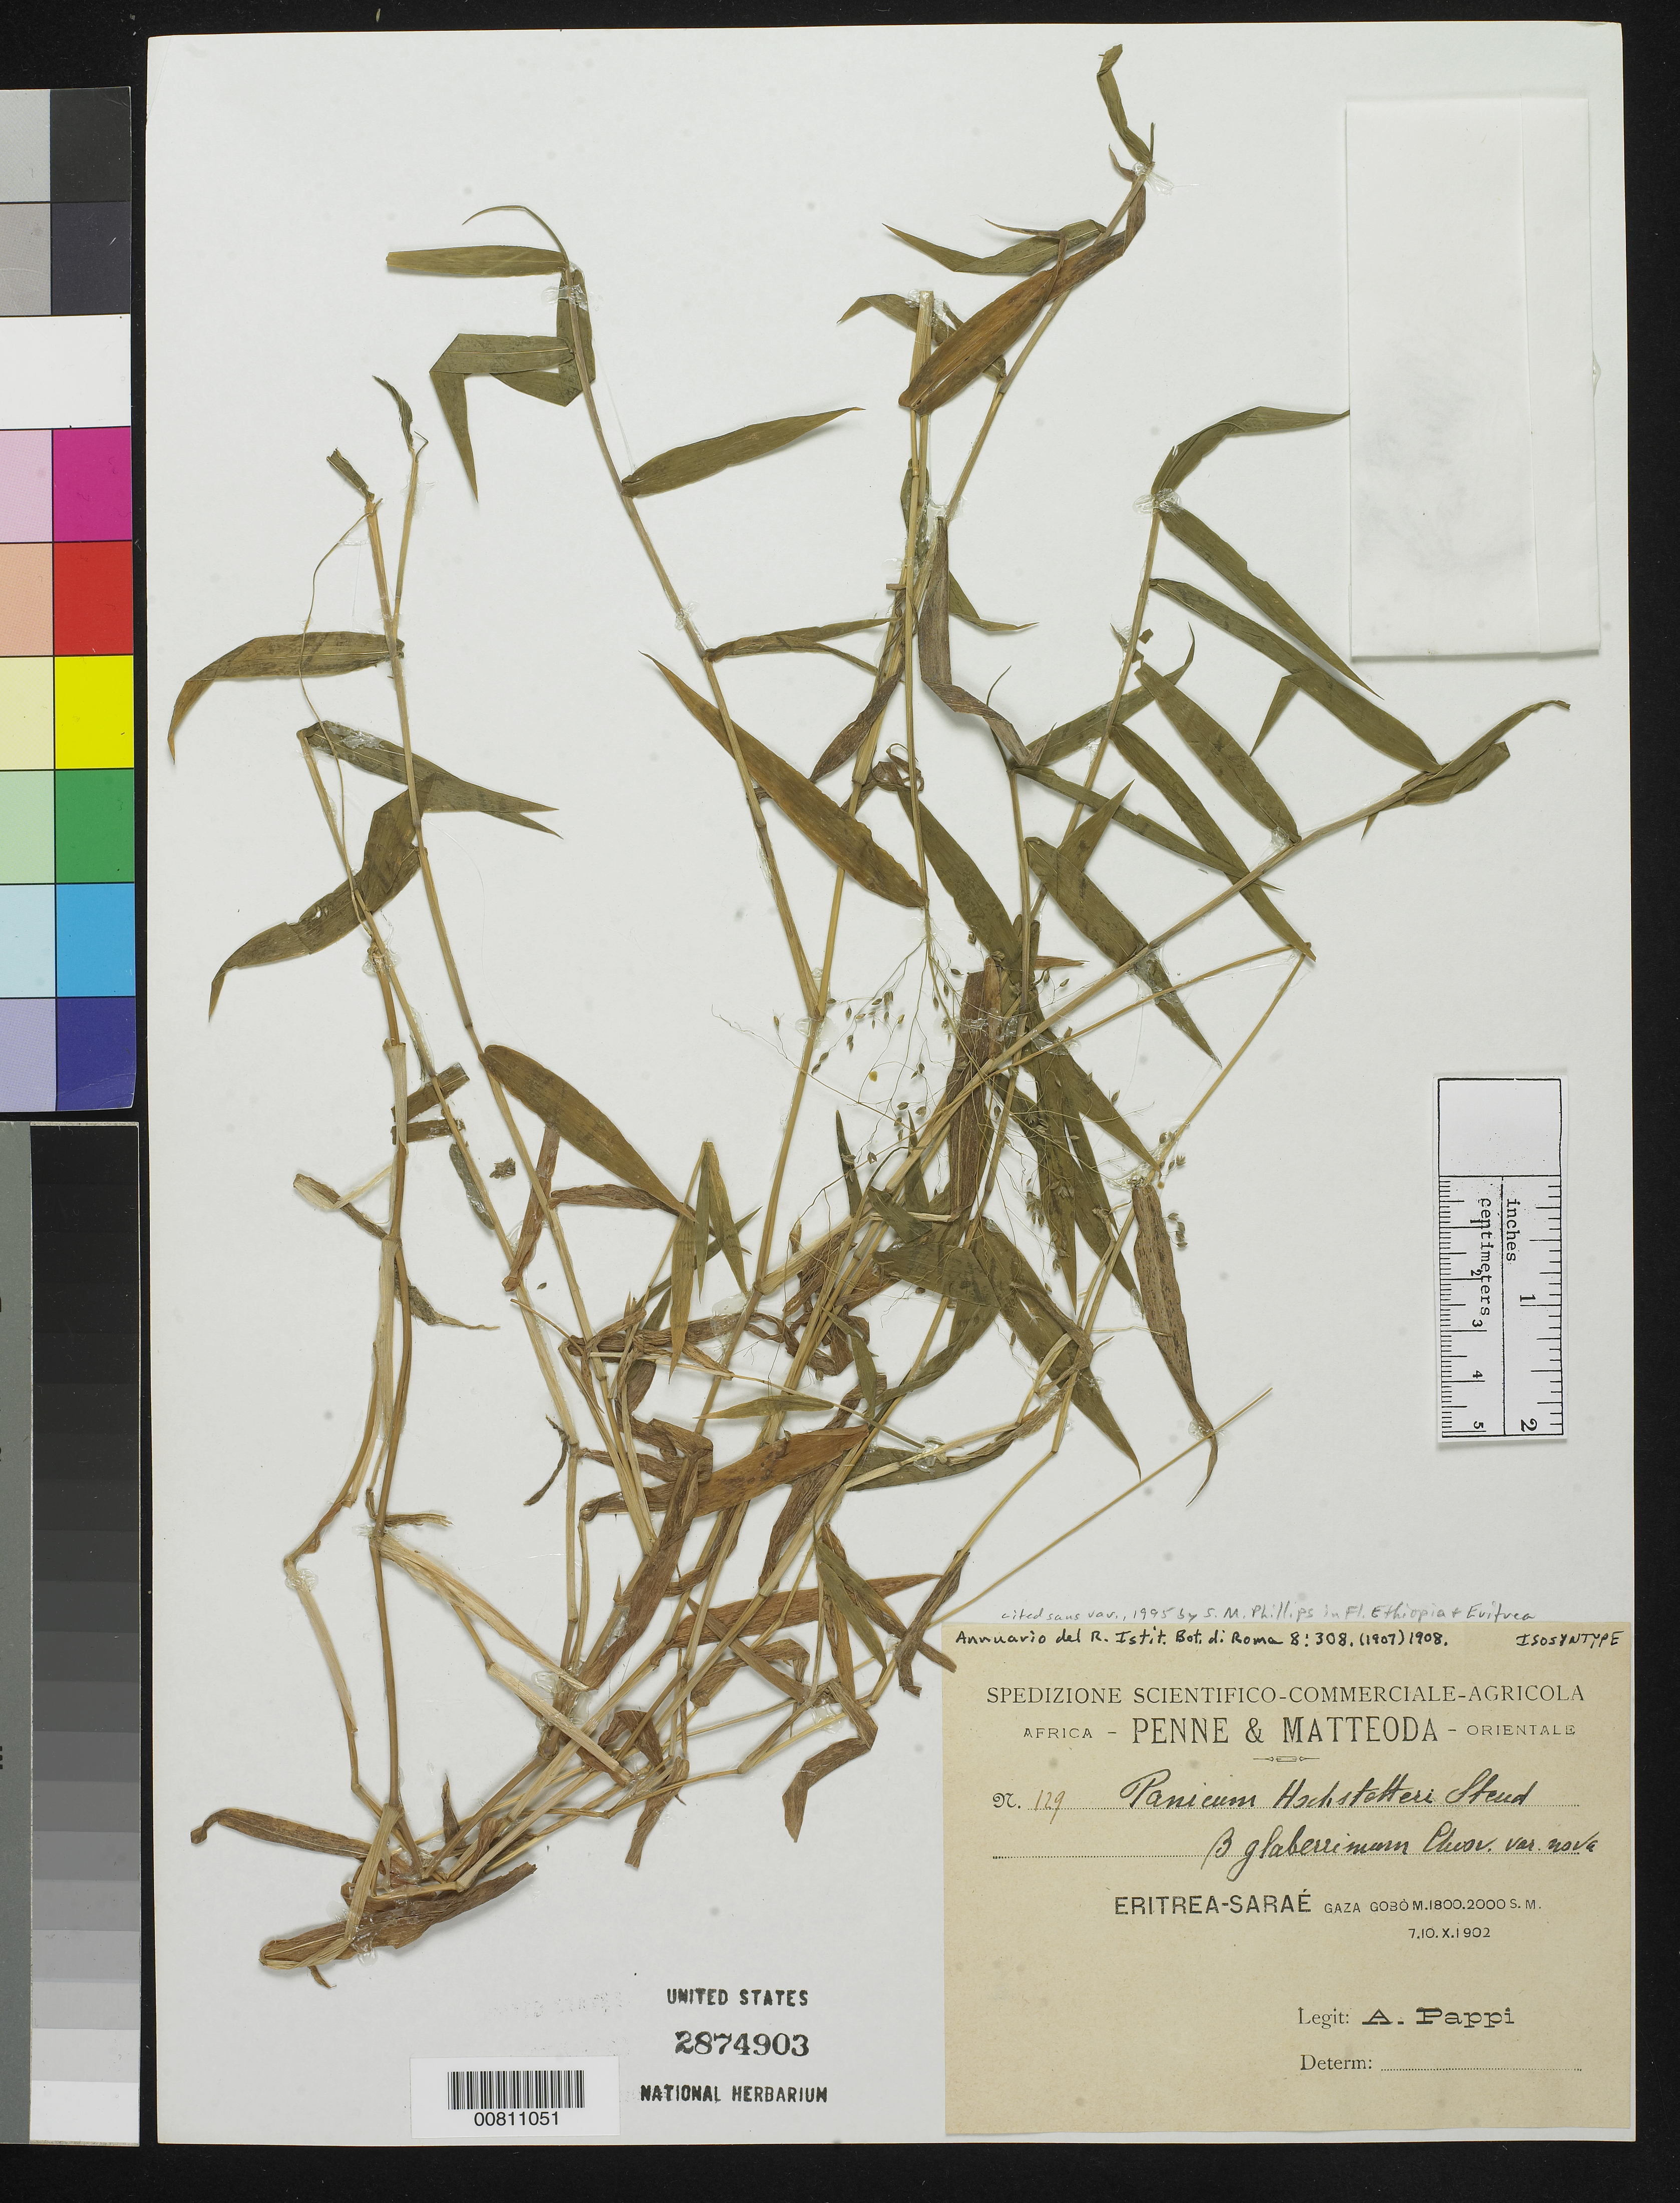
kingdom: Plantae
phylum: Tracheophyta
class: Liliopsida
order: Poales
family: Poaceae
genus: Panicum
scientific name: Panicum hochstetteri var. glaberrimum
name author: Chiov.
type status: Isosyntype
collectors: A. Pappi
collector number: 129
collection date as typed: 07 Oct 1902 to 10 Oct 1902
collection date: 1902-10-07/1902-10-10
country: Eritrea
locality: Eritrea-Saraé, Gaza Gobó.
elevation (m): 1800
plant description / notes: Cited 1995 by S.M. Phillips in Fl. Ethiopia & Eritrea.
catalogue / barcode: US 2874903